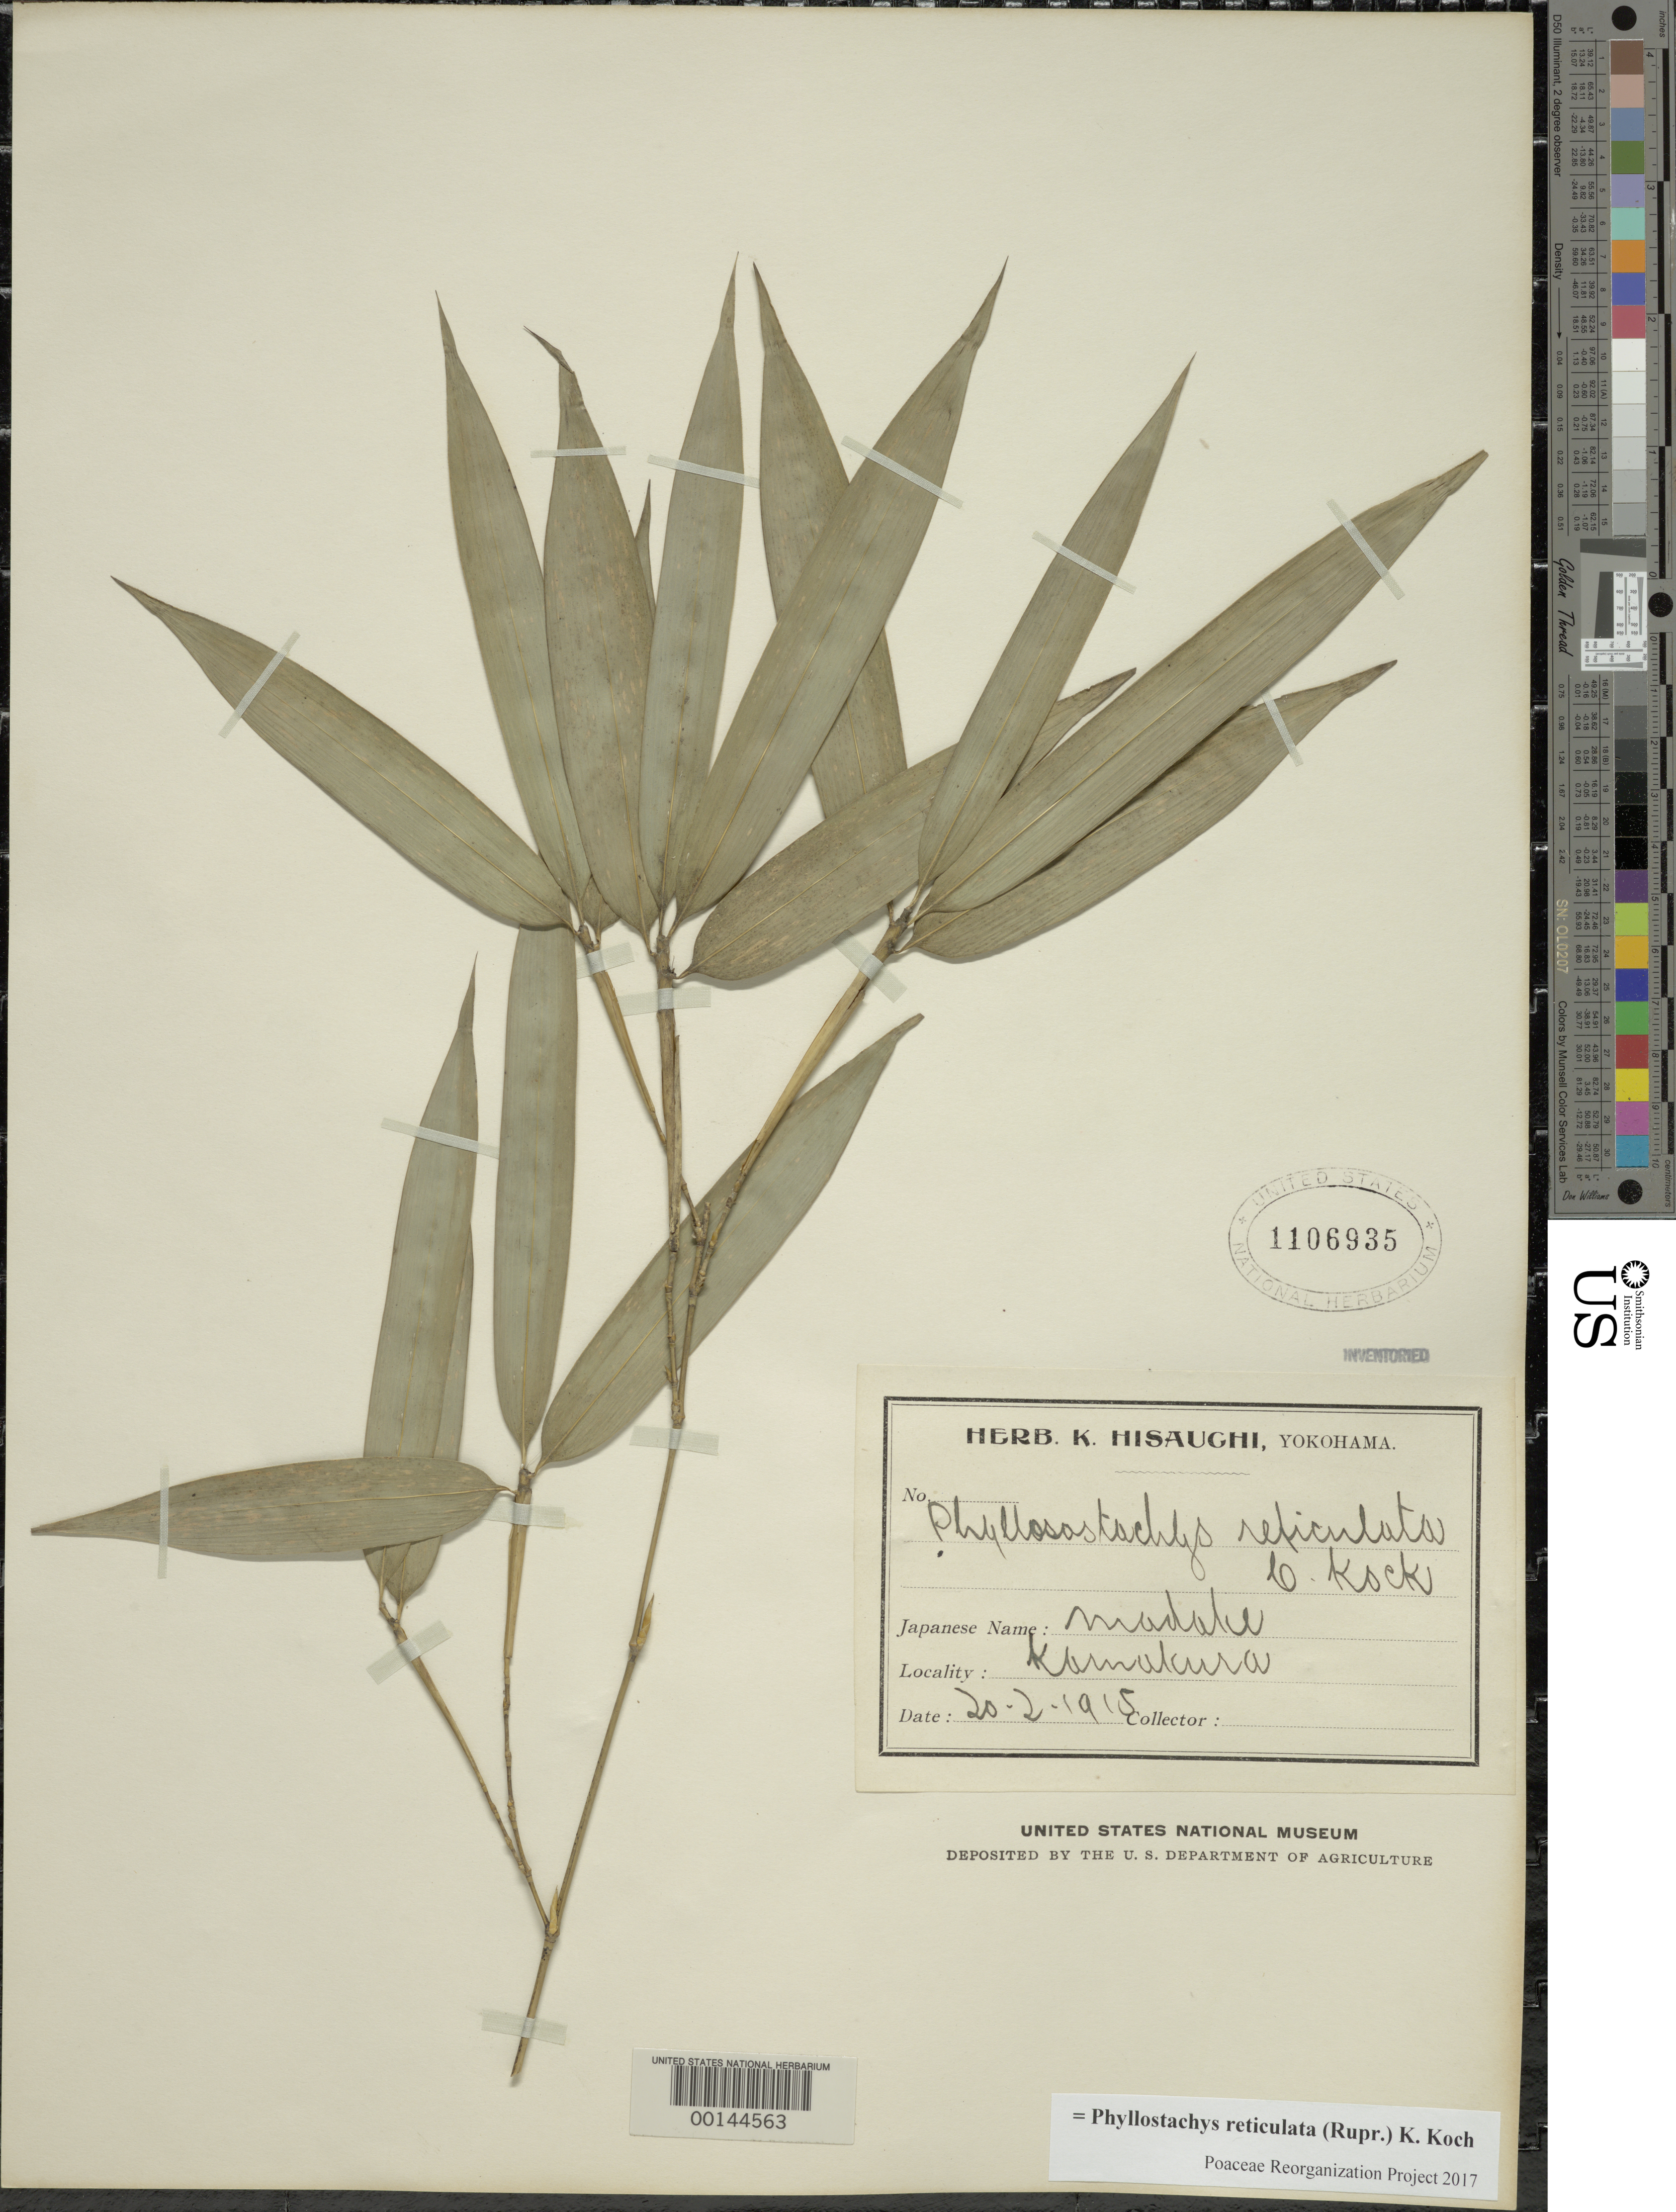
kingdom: Plantae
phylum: Tracheophyta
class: Liliopsida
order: Poales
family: Poaceae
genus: Phyllostachys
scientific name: Phyllostachys reticulata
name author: (Rupr.) K. Koch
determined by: Poaceae Reorganization Project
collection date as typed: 20 Feb 1915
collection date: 1915-02-20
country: Japan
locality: Yokohama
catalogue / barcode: US 1106935